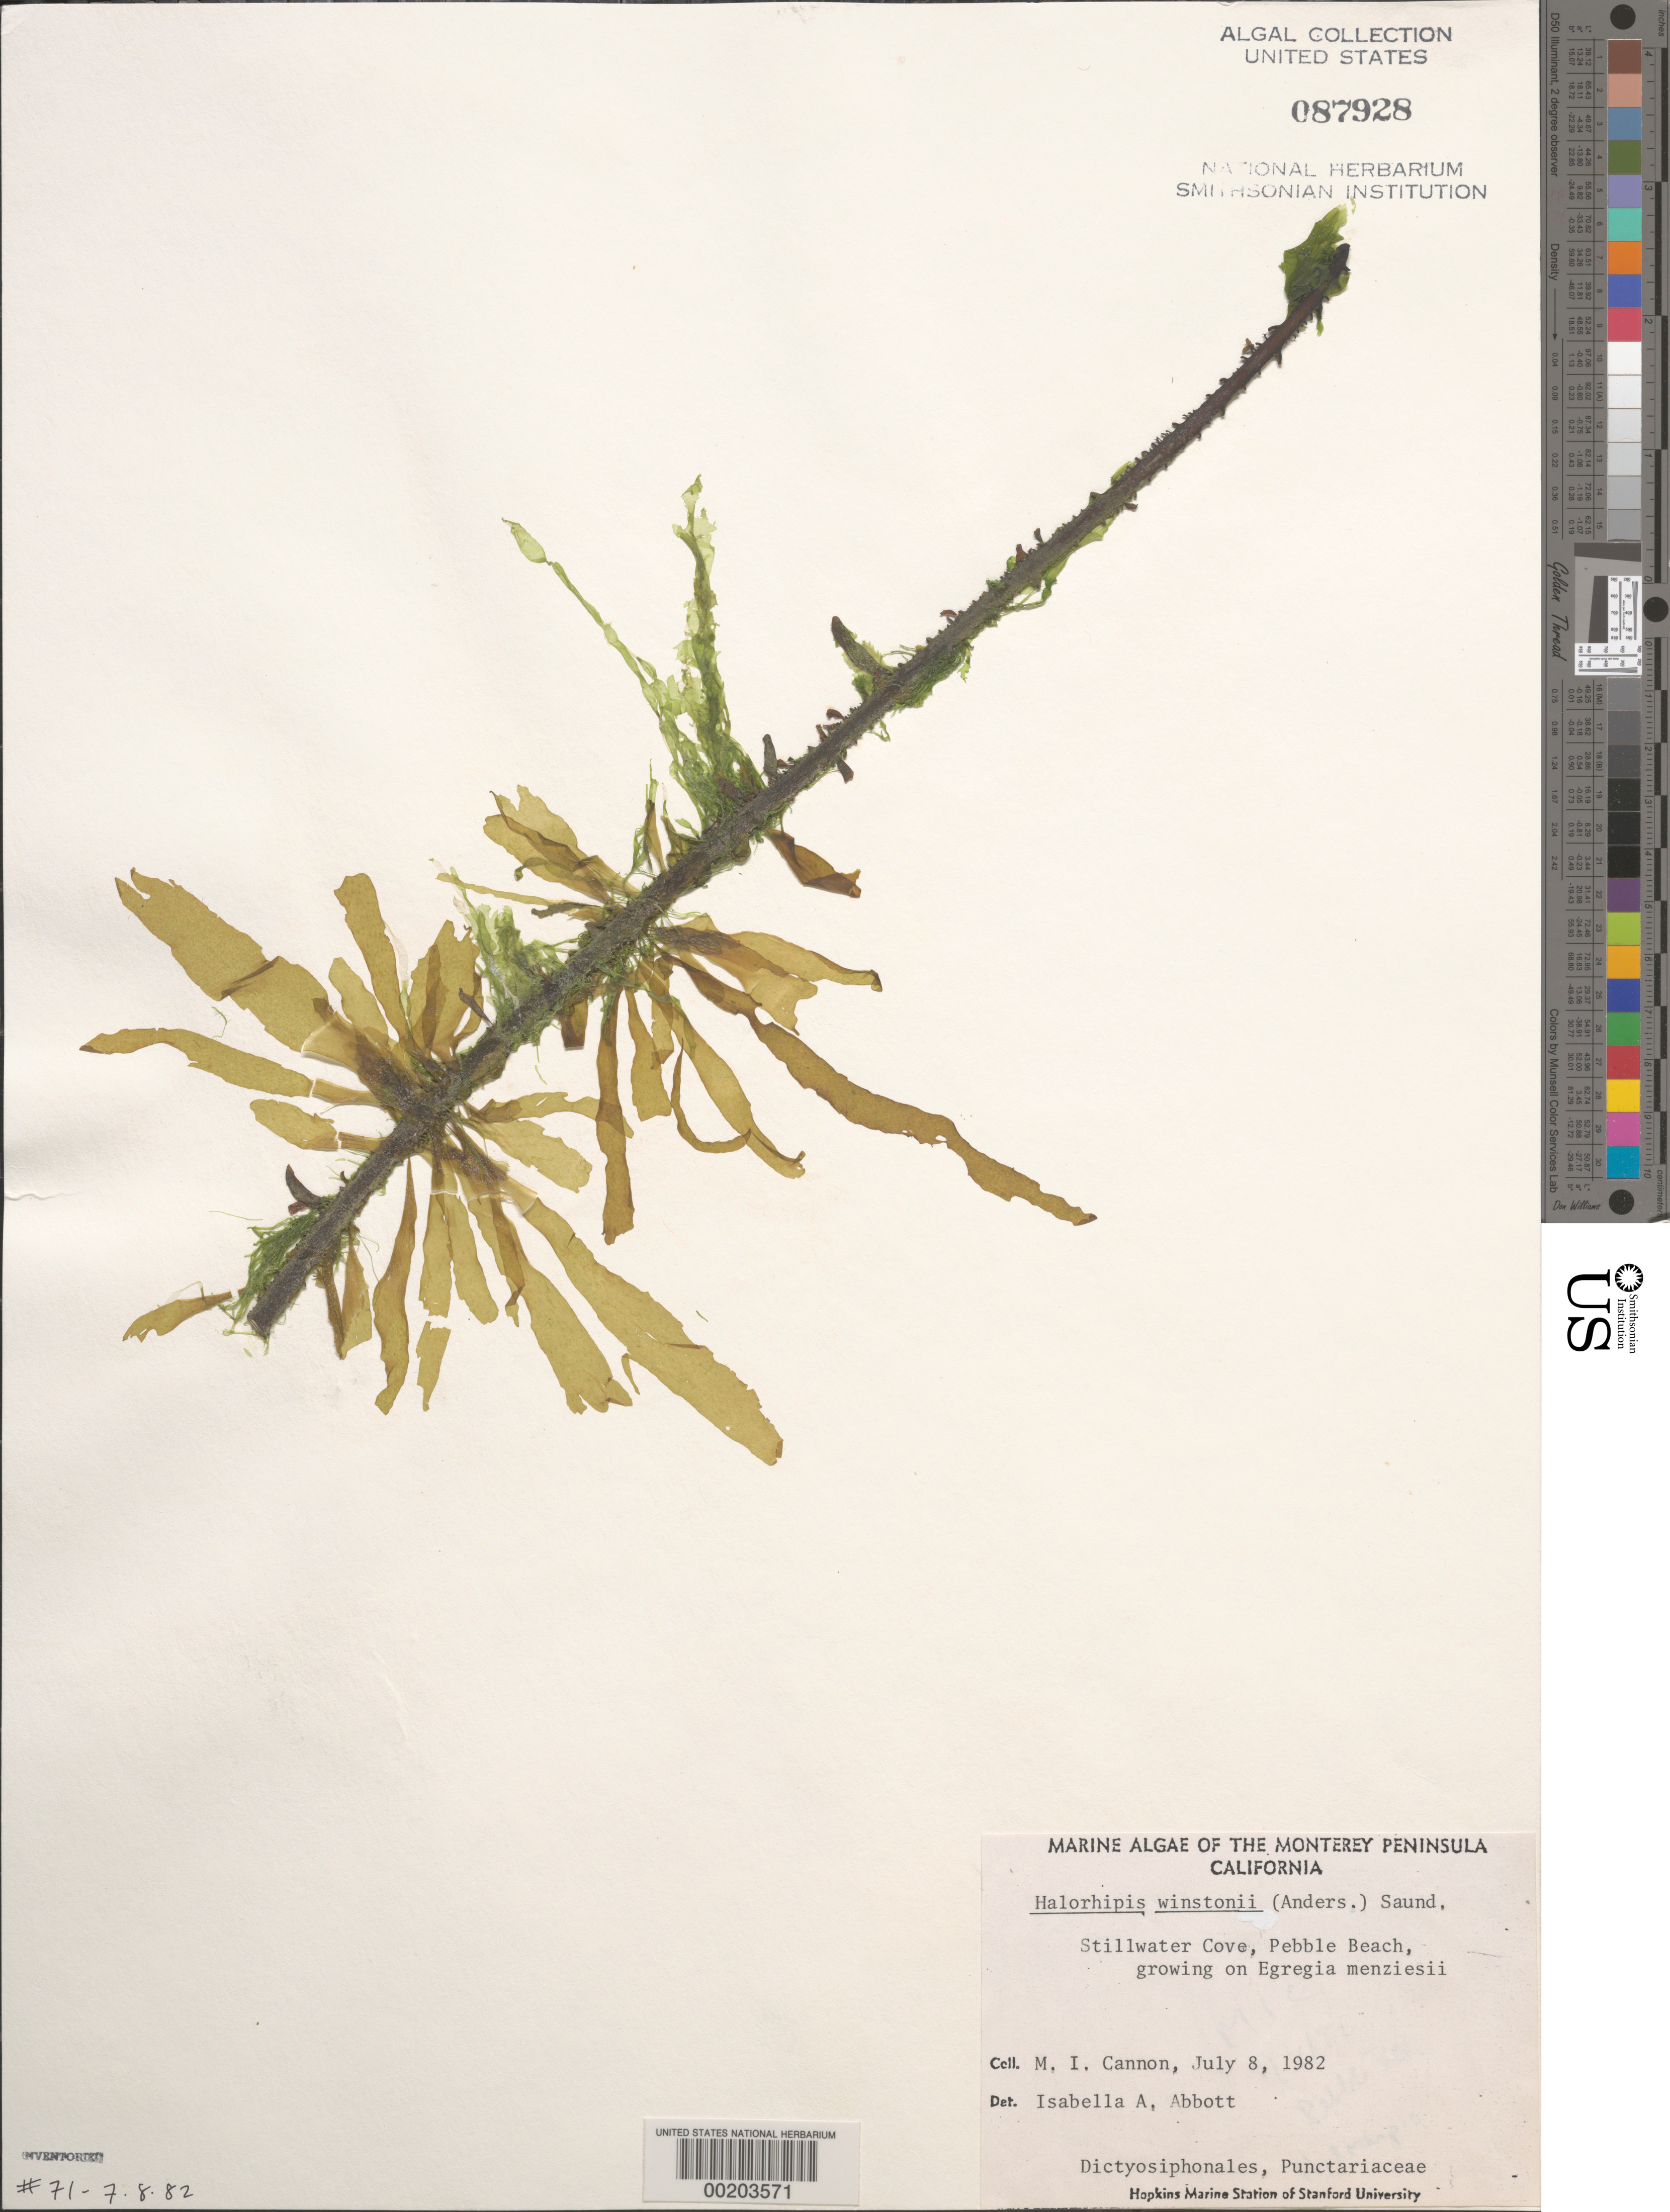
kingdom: Chromista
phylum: Ochrophyta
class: Phaeophyceae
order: Dictyosiphonales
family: Punctariaceae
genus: Halorhipis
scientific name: Halorhipis winstonii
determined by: Abbott, Isabella A.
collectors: M. Cannon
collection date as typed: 08 Jul 1982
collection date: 1982-07-08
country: United States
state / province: California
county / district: Monterey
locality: Stillwater Cove, Pebble Beach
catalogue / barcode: US 87928